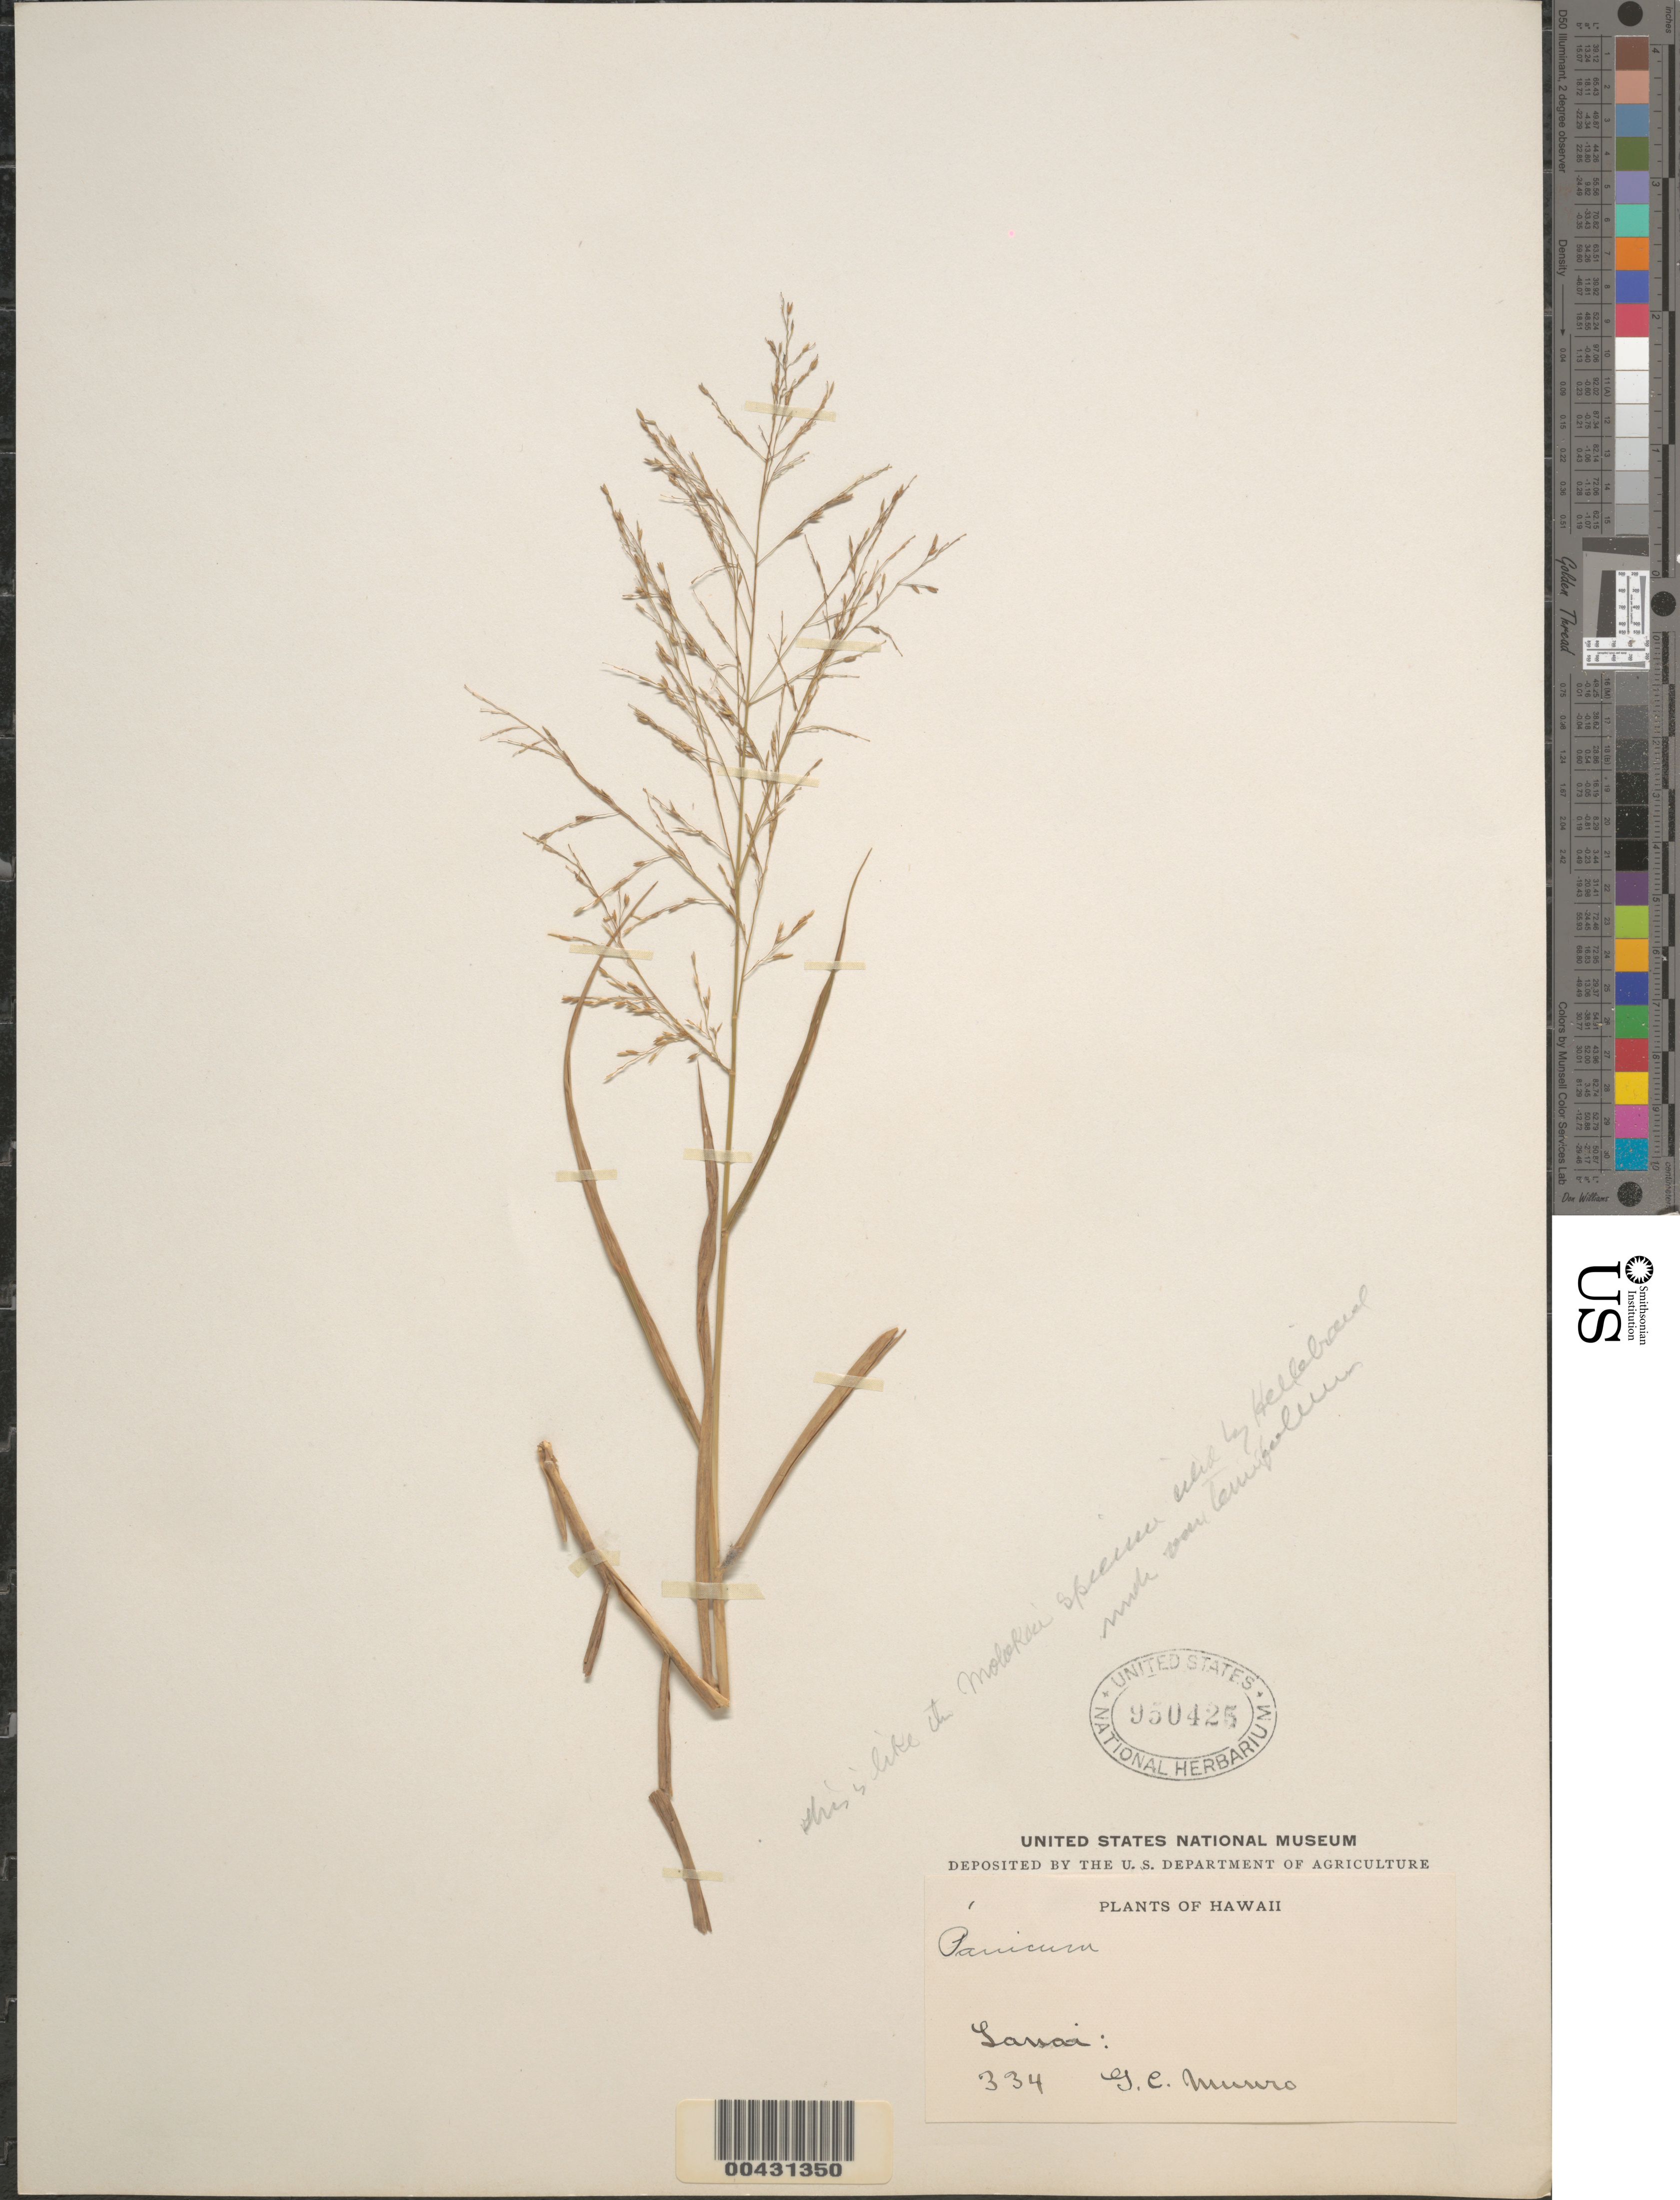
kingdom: Plantae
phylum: Tracheophyta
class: Liliopsida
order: Poales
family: Poaceae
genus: Panicum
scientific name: Panicum nephelophilum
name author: Gaudich.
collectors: G. C. Munro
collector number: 334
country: United States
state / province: Hawaii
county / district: Maui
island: Lana'i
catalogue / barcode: US 950425